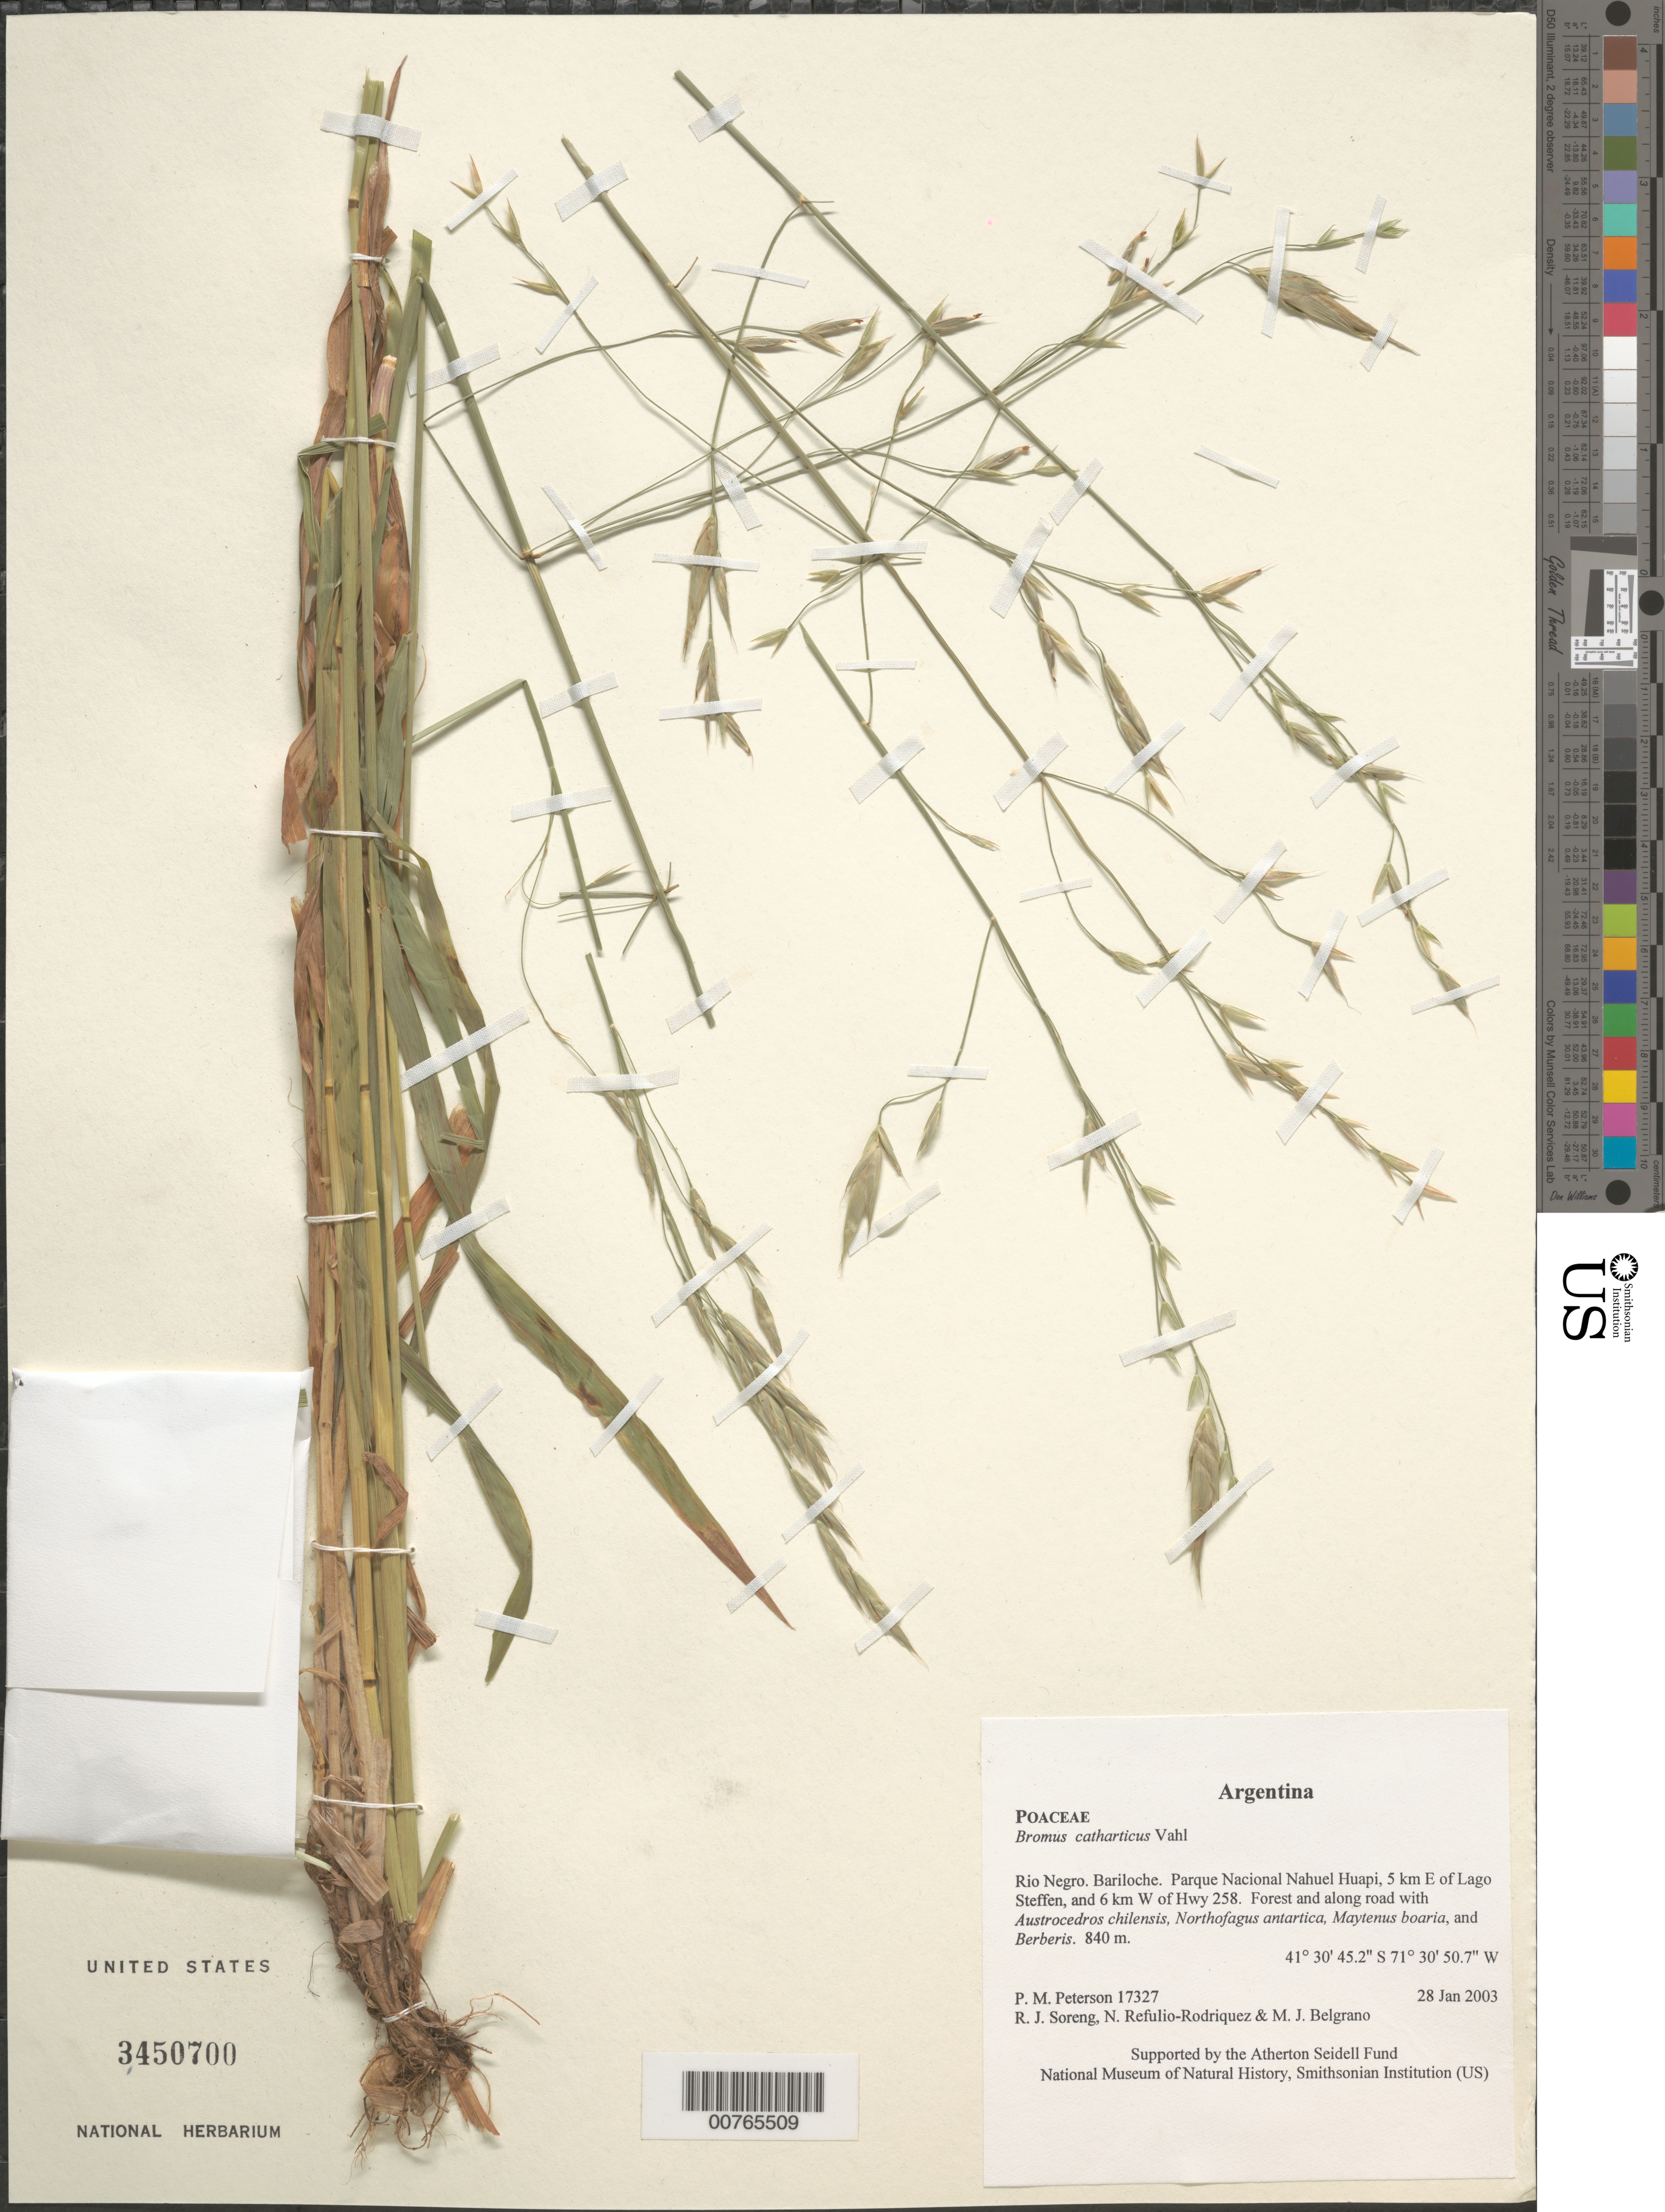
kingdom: Plantae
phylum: Tracheophyta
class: Liliopsida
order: Poales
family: Poaceae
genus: Bromus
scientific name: Bromus catharticus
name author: Vahl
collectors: P. M. Peterson, R. J. Soreng, N. Refulio-Rodríguez & M. Belgrano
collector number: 17327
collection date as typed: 28 Jan 2003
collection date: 2003-01-28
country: Argentina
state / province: Rio Negro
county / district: Bariloche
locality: Parque Nacional Nahuel Huapi, 5 km E of Lago Steffen, and 6 km W of Hwy 258. Forest and along road with Austrocedros chilensis, Northofagus antartica, Maytenus boaria, and Berberis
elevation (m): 840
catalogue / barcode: US 3450700